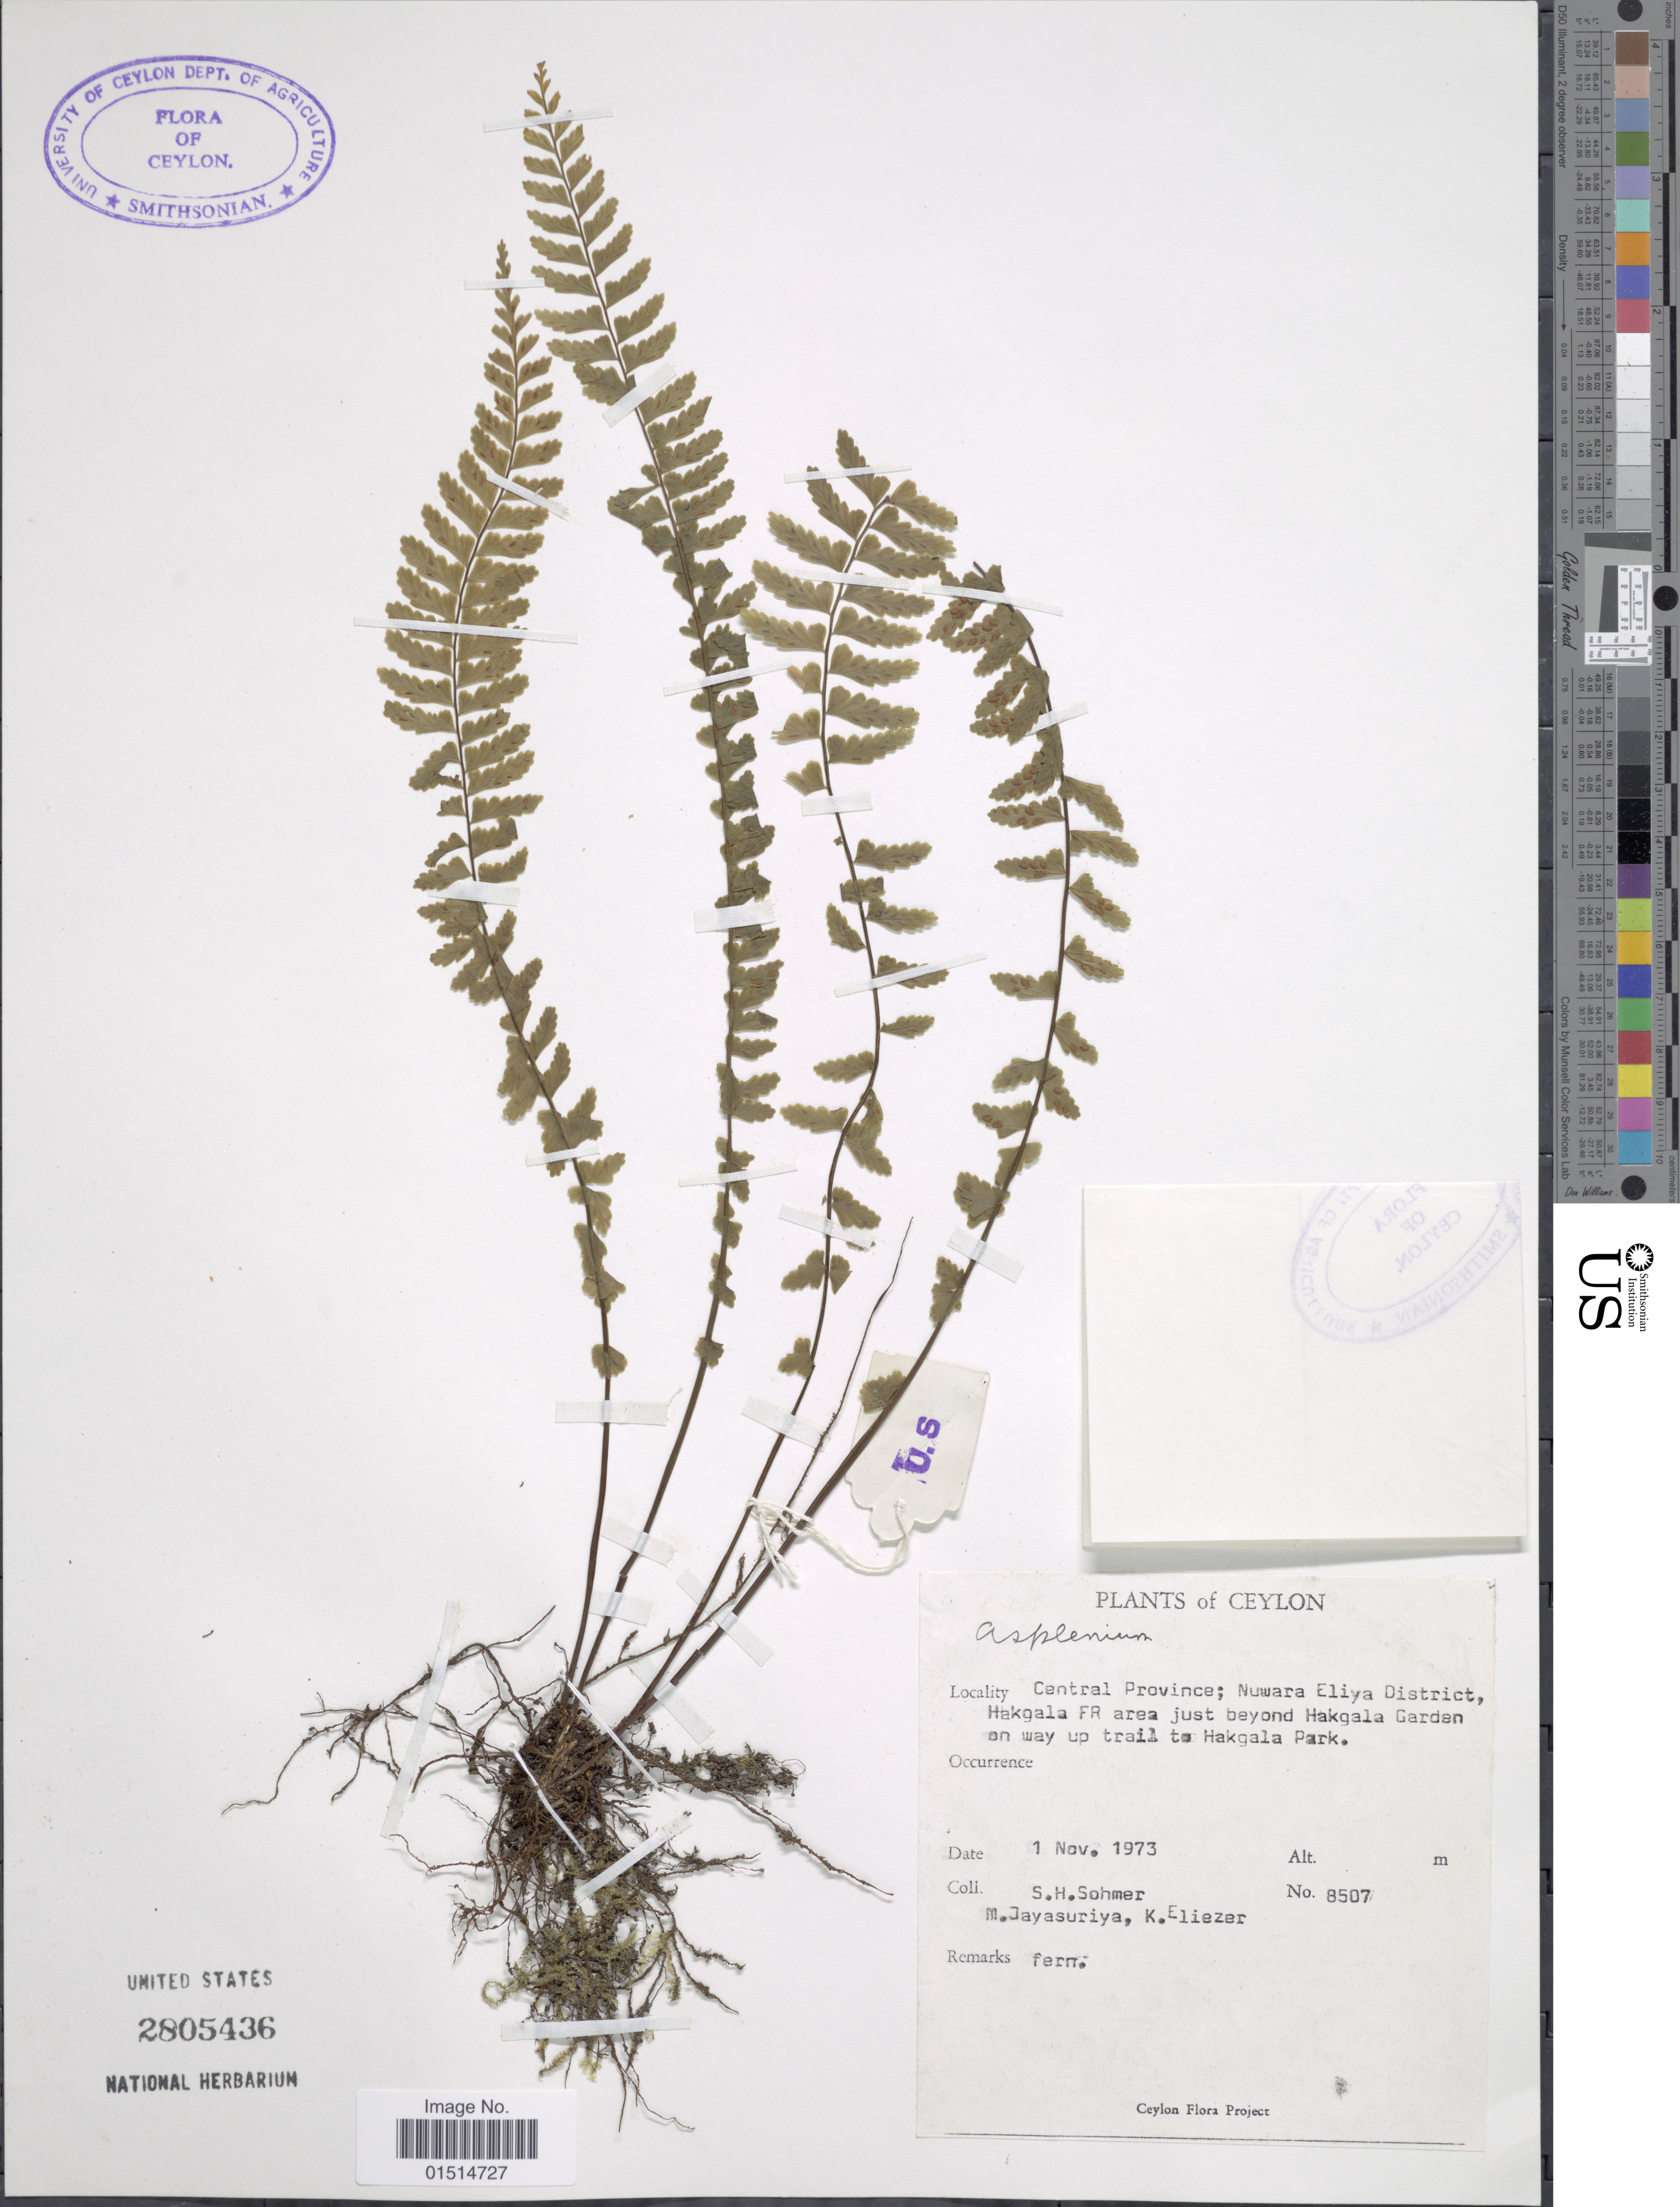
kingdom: Plantae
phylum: Tracheophyta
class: Polypodiopsida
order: Polypodiales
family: Aspleniaceae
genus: Asplenium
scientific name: Asplenium erectum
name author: Bory ex Willd.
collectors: S. H. Sohmer, M. Jayasuriya & K. Eliezer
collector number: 8507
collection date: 1973-11-01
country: Sri Lanka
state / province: Central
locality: Ceylon, Nuwara Eliya District, Hakgala FR area just beyond Hagala Garden on way up trail to Hakgala Park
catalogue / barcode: US 2805436